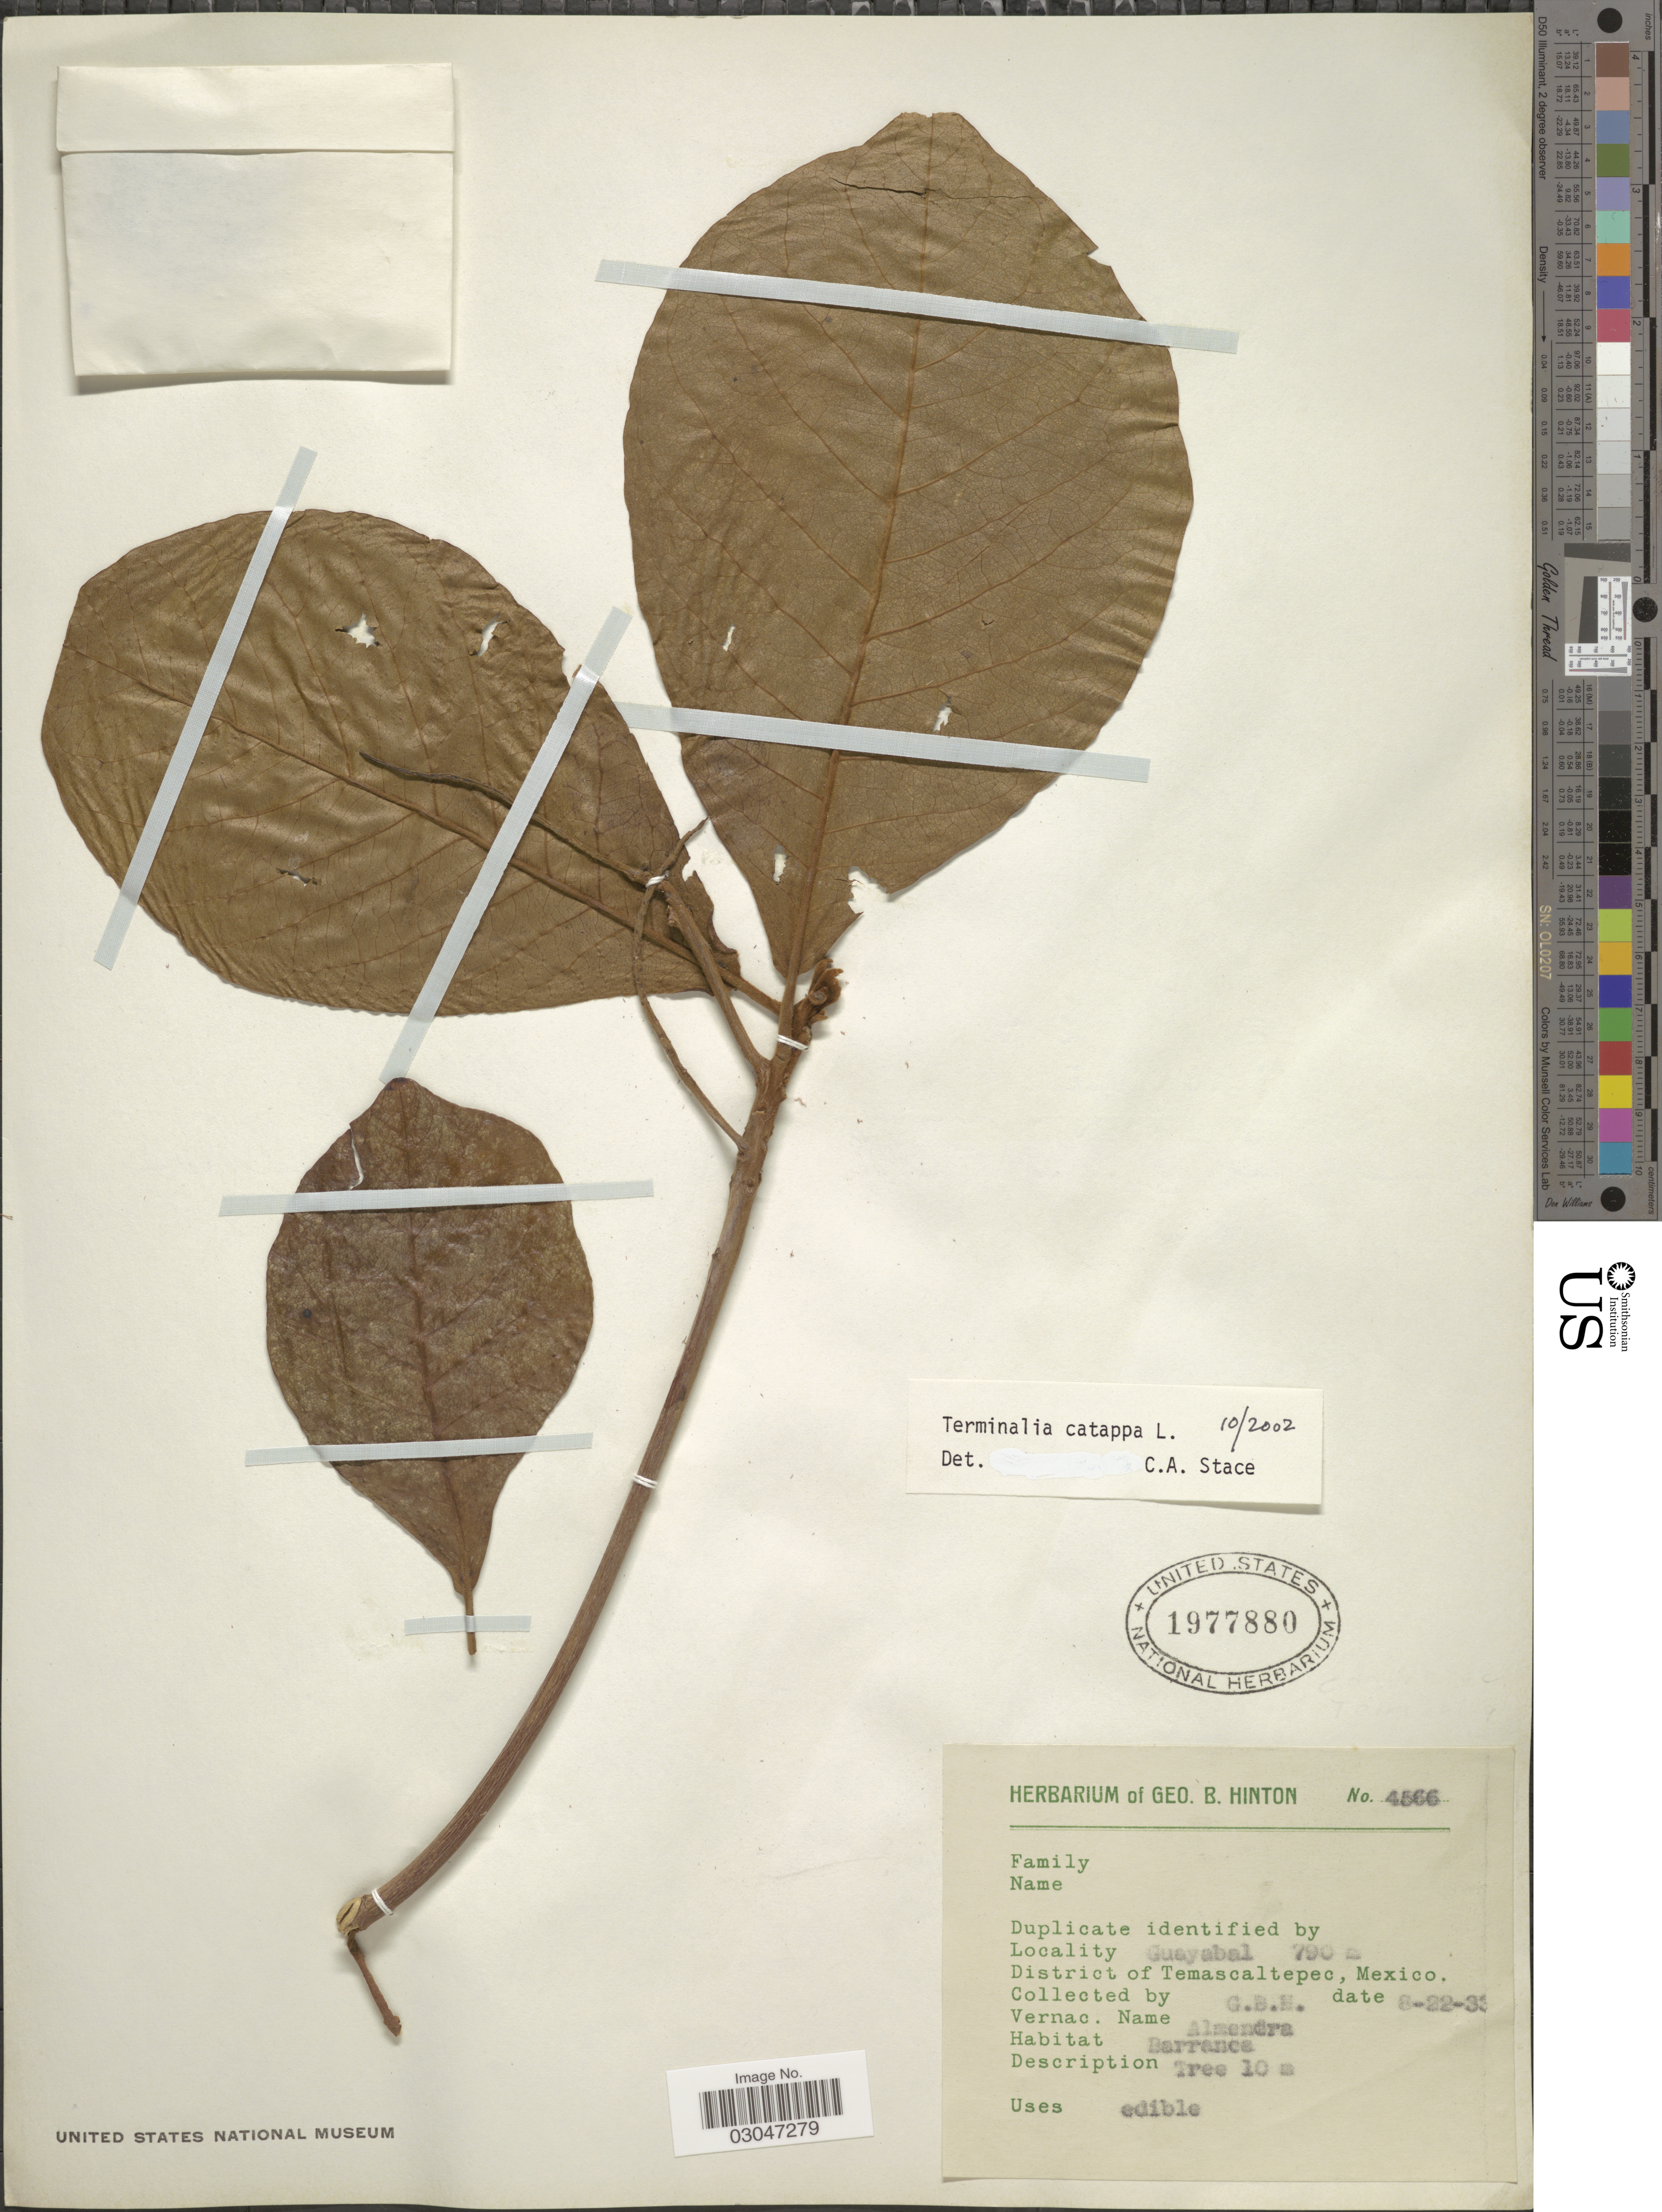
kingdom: Plantae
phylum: Tracheophyta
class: Magnoliopsida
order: Myrtales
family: Combretaceae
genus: Terminalia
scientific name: Terminalia catappa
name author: L.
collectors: G. B. Hinton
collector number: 4566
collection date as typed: Transcribed d/m/y: 22/8/33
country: Mexico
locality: Guayabal, District of Temascaltepec.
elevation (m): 790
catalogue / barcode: US 1977880